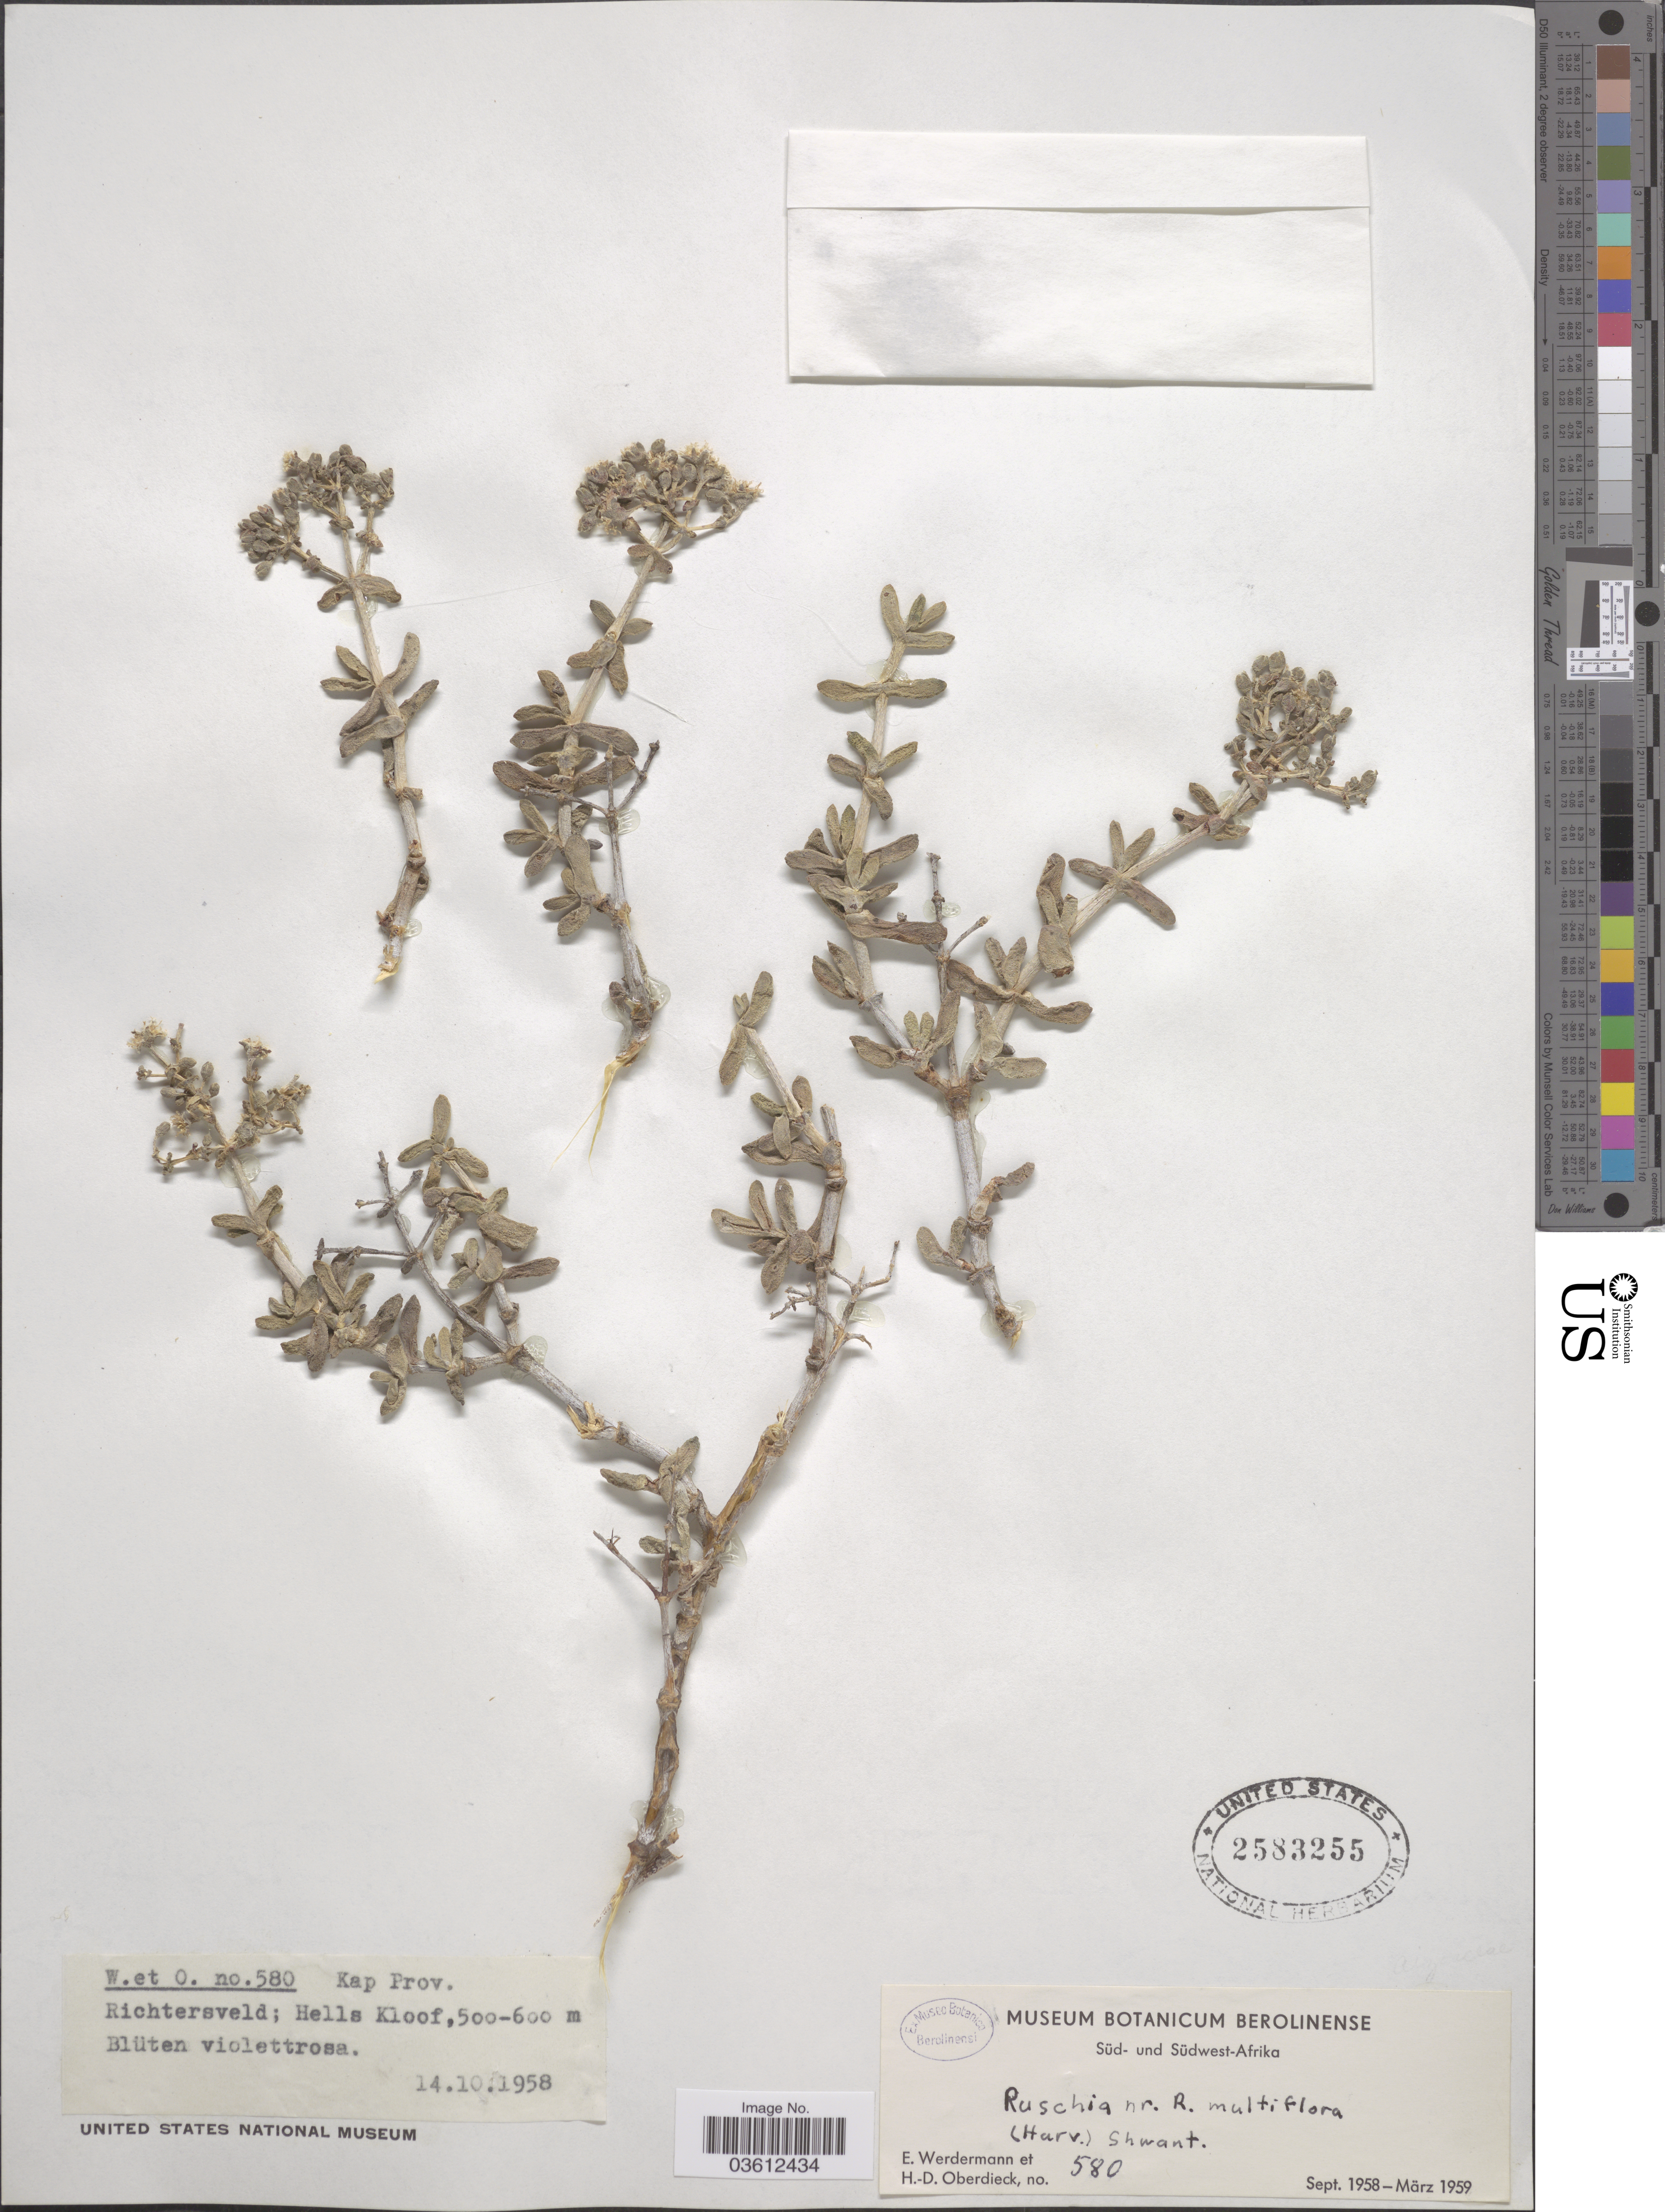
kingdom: Plantae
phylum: Tracheophyta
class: Magnoliopsida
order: Caryophyllales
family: Aizoaceae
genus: Ruschia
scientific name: Ruschia multiflora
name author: Schwantes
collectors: E. Werdermann & H. Oberdieck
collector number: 580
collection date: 1958-10-14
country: South Africa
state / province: Northern Cape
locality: Kap Prov. Richtersveld; Hells Kloof.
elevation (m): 500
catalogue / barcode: US 2583255